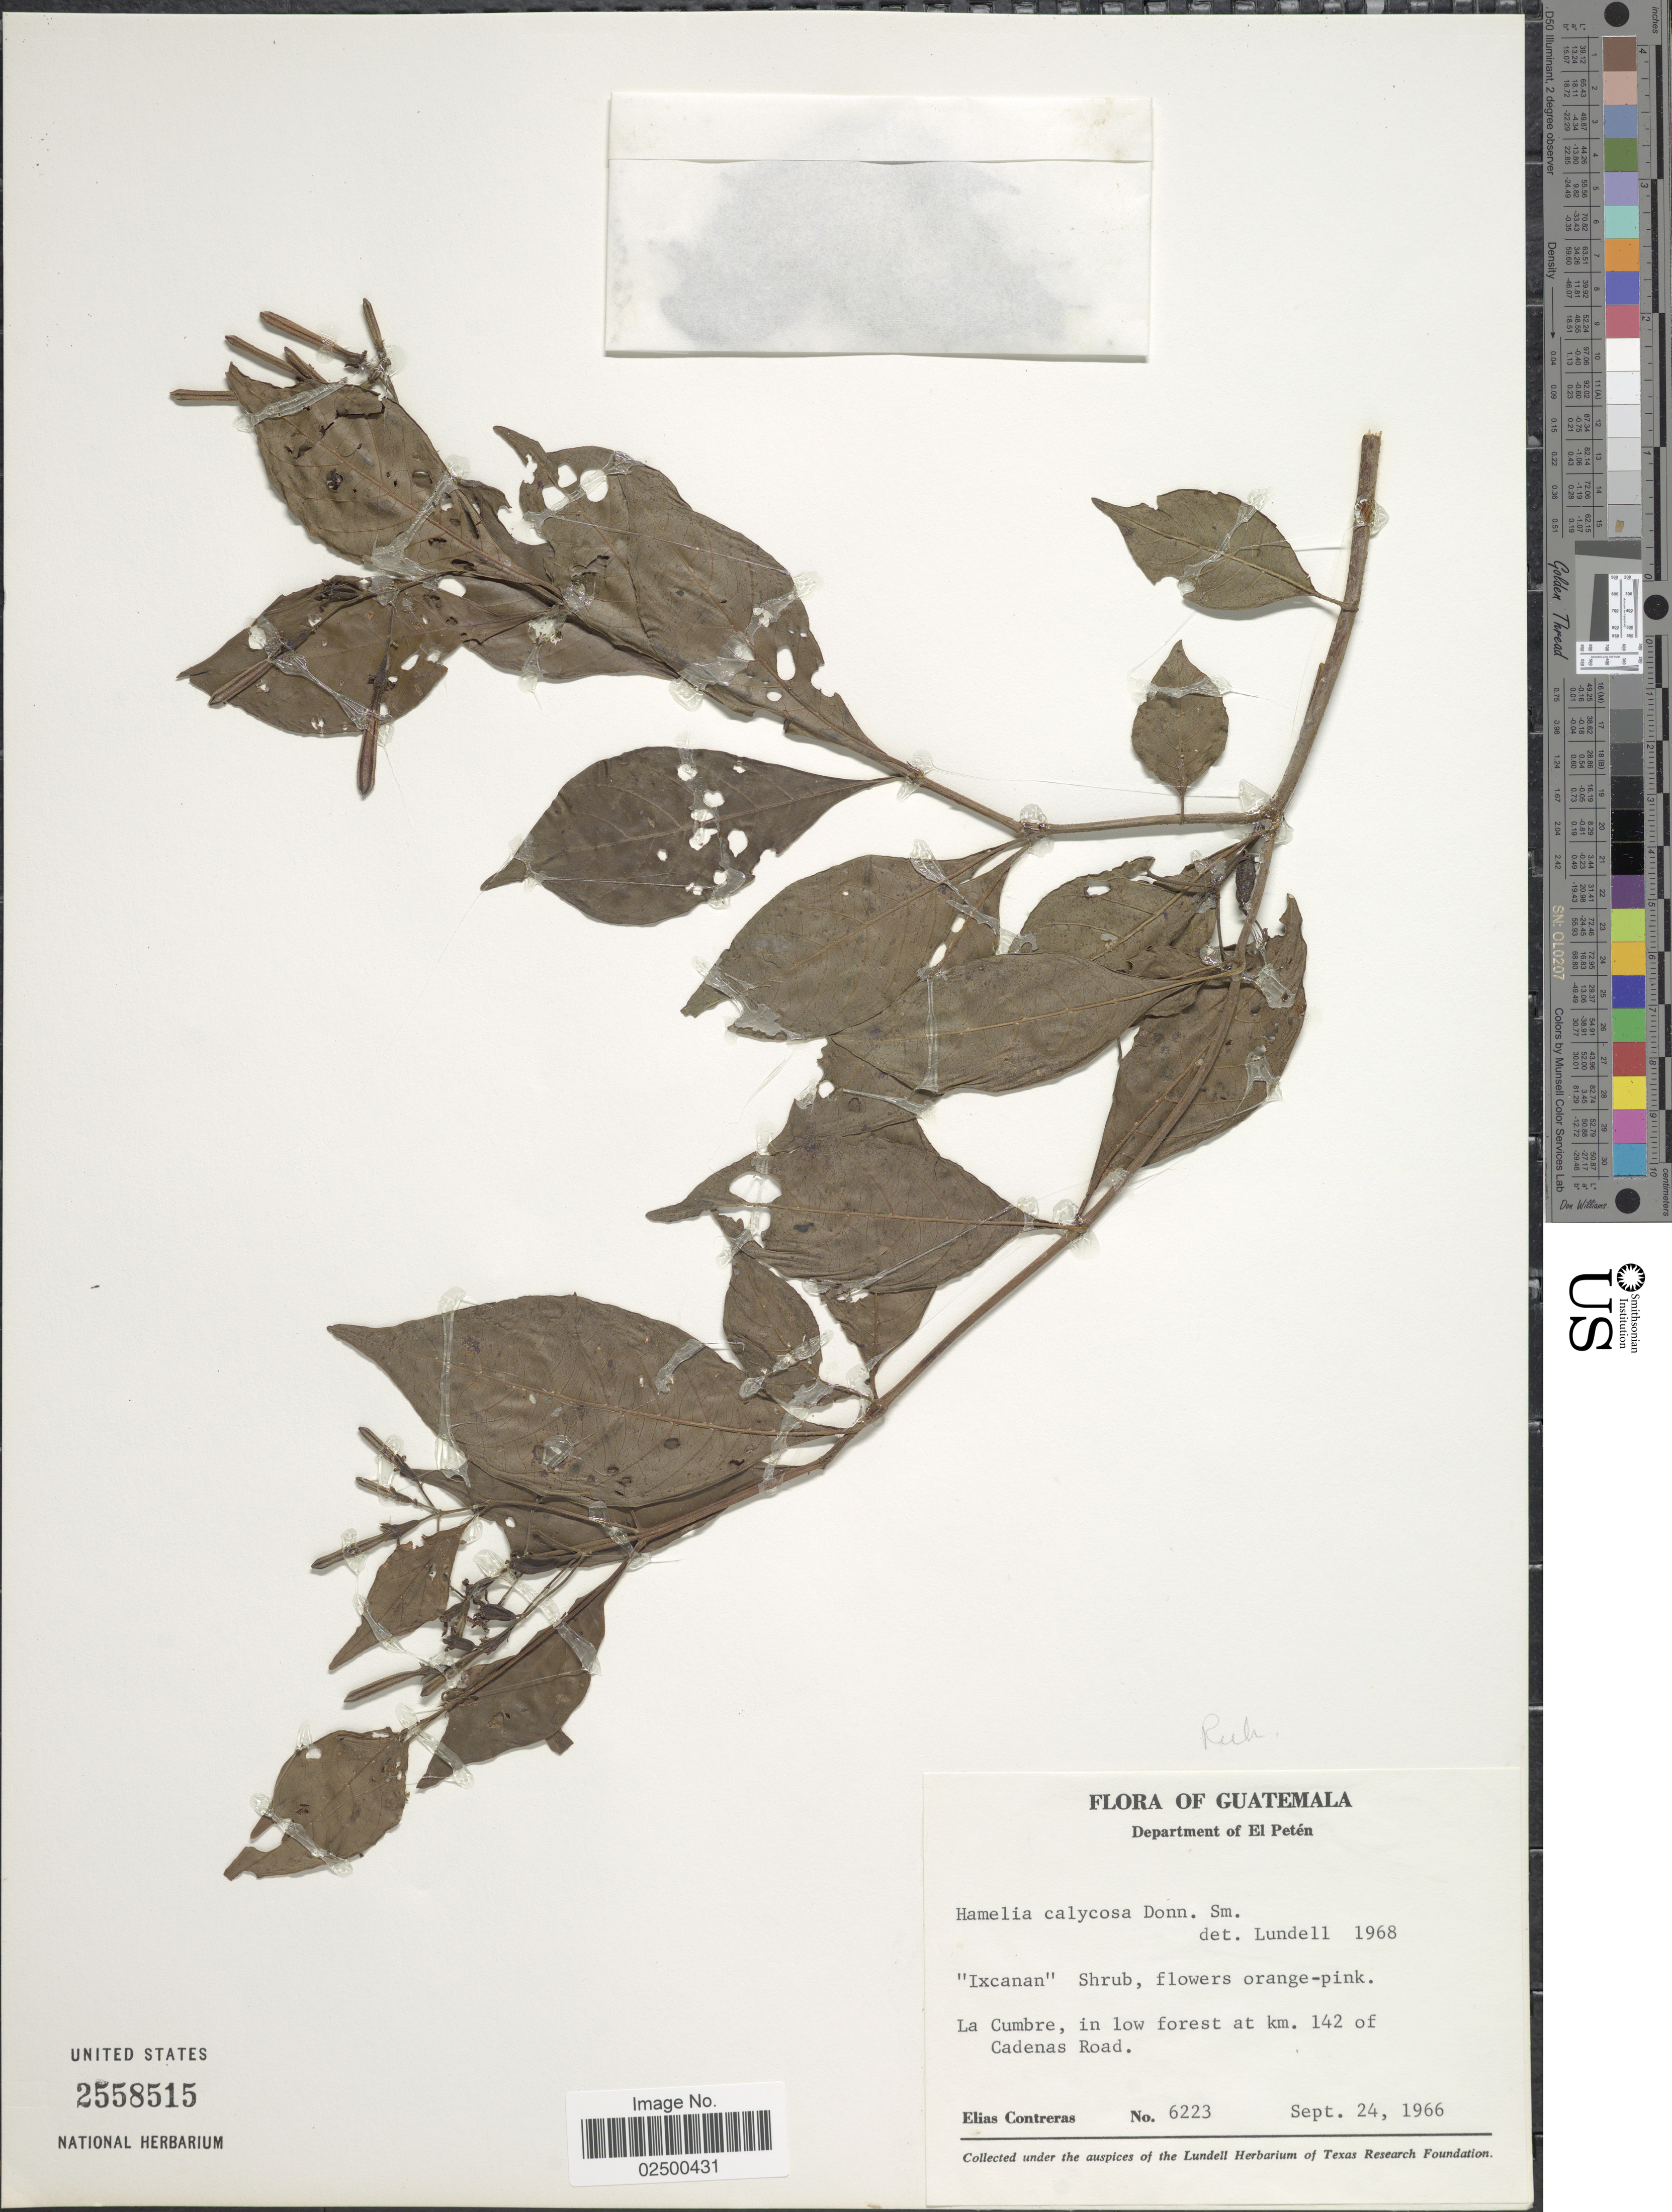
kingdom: Plantae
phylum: Tracheophyta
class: Magnoliopsida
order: Gentianales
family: Rubiaceae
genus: Hamelia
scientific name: Hamelia calycosa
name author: Donn. Sm.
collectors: E. Contreras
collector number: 6223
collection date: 1966-09-24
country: Guatemala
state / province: El Petén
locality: Department of El Peten, La Cumbre, in low forest at km. 142 of Cadenas Road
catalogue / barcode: US 2558515